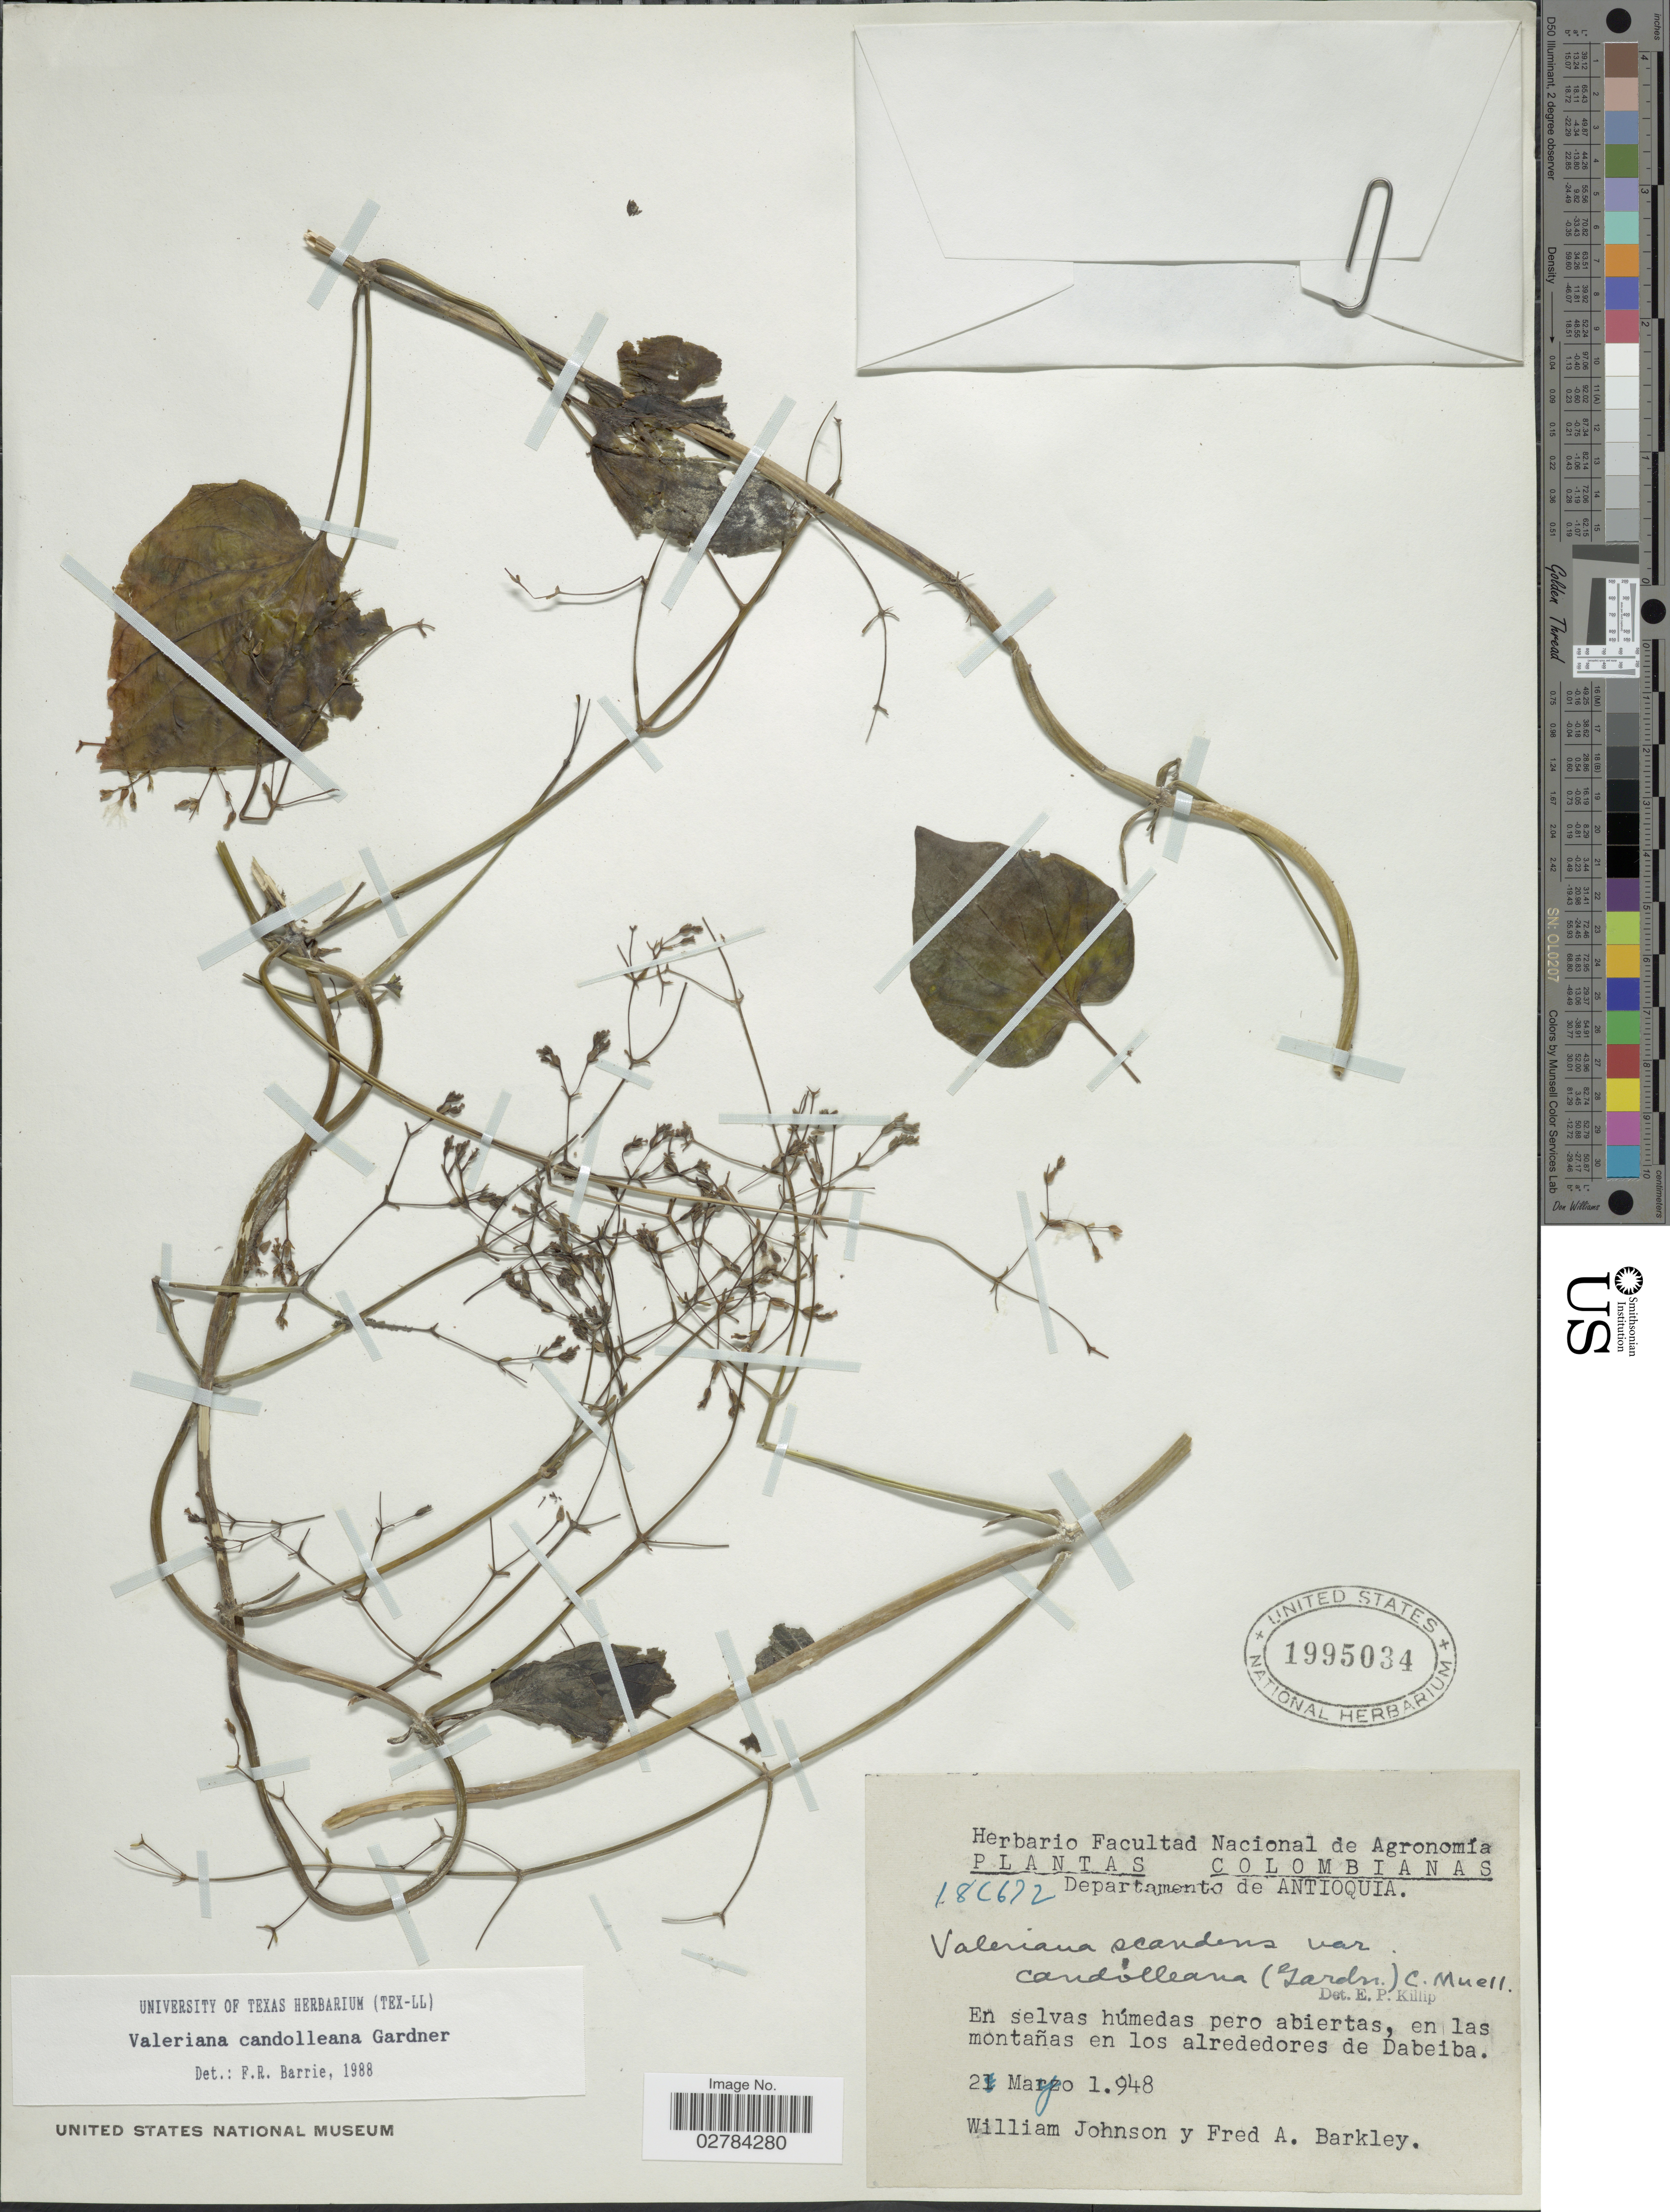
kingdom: Plantae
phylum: Tracheophyta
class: Magnoliopsida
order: Dipsacales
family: Caprifoliaceae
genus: Valeriana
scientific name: Valeriana candolleana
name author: Gardner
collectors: W. M. Johnson & F. A. Barkley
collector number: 18C672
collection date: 1948-05-02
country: Colombia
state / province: Antioquia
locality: Departamento de Antioquia. En selvas húmedas pero abiertas, en las montañas en los alrededores de Dabeida.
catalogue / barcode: US 1995034